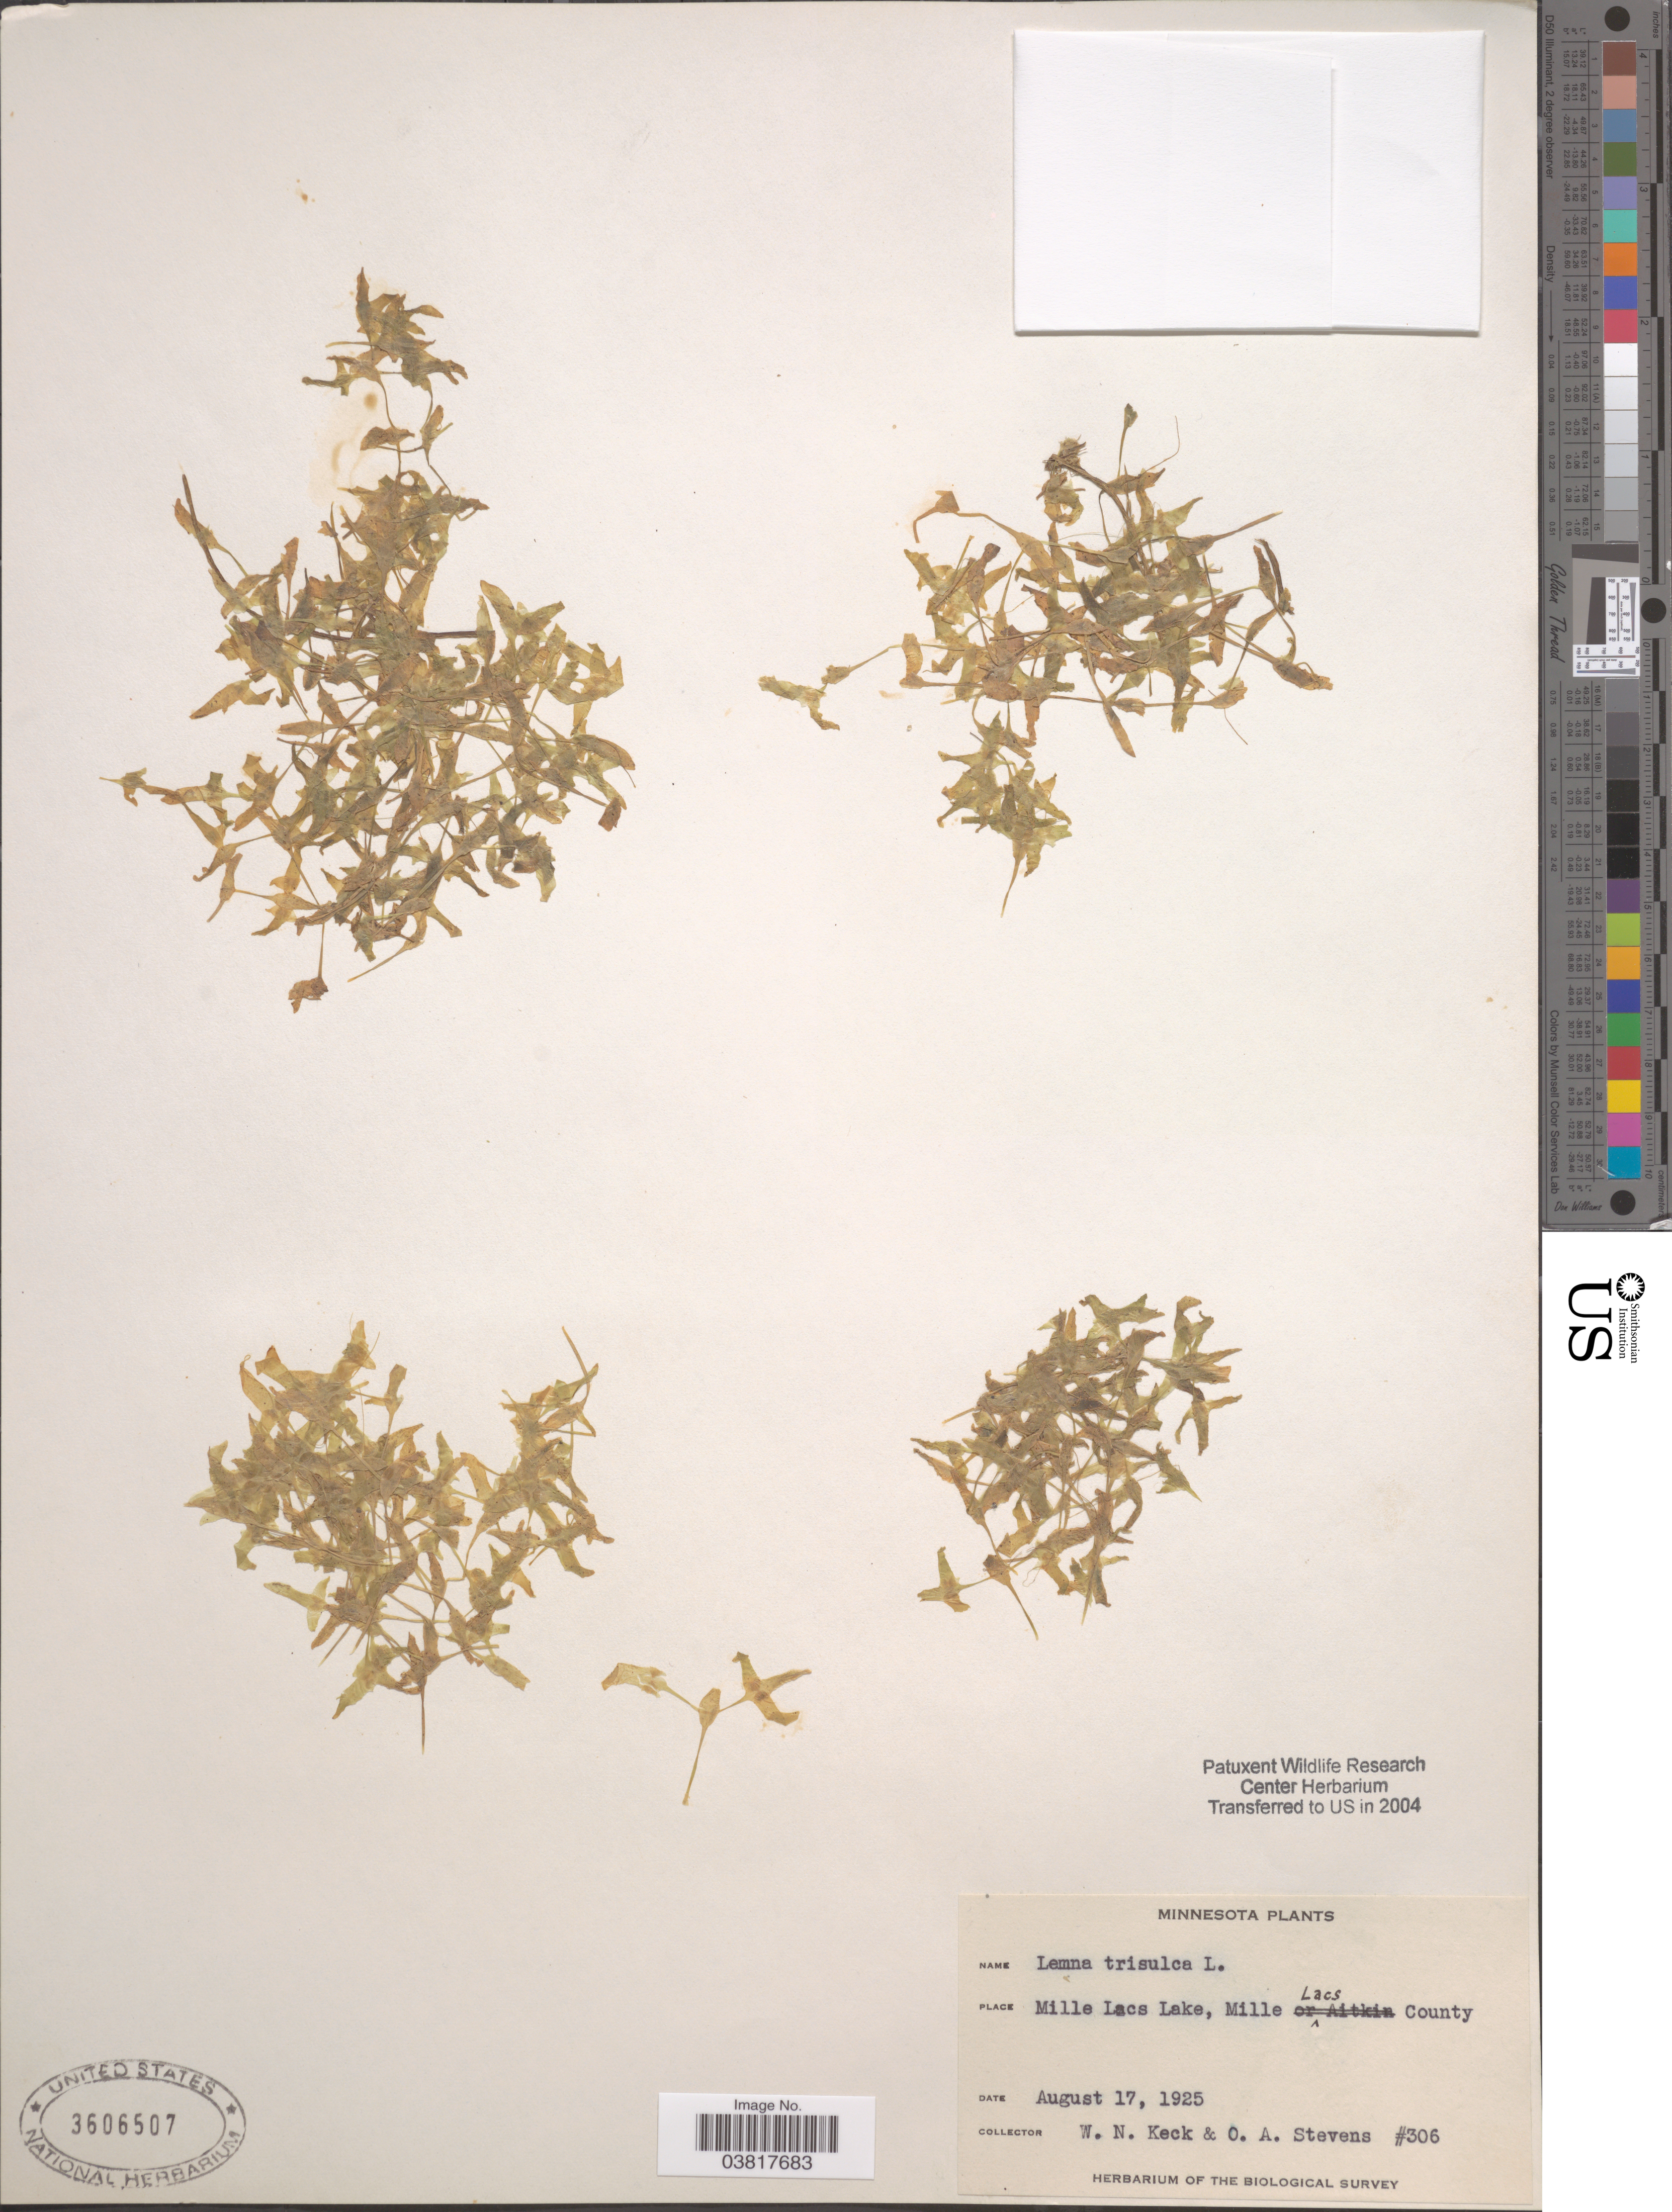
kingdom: Plantae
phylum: Tracheophyta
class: Liliopsida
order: Alismatales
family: Araceae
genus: Lemna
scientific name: Lemna trisulca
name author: L.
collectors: W. Keck & O. A. Stevens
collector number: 306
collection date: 1925-08-17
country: United States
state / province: Minnesota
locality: Mille Lacs Lake, Mille Lacs County.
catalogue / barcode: US 3606507